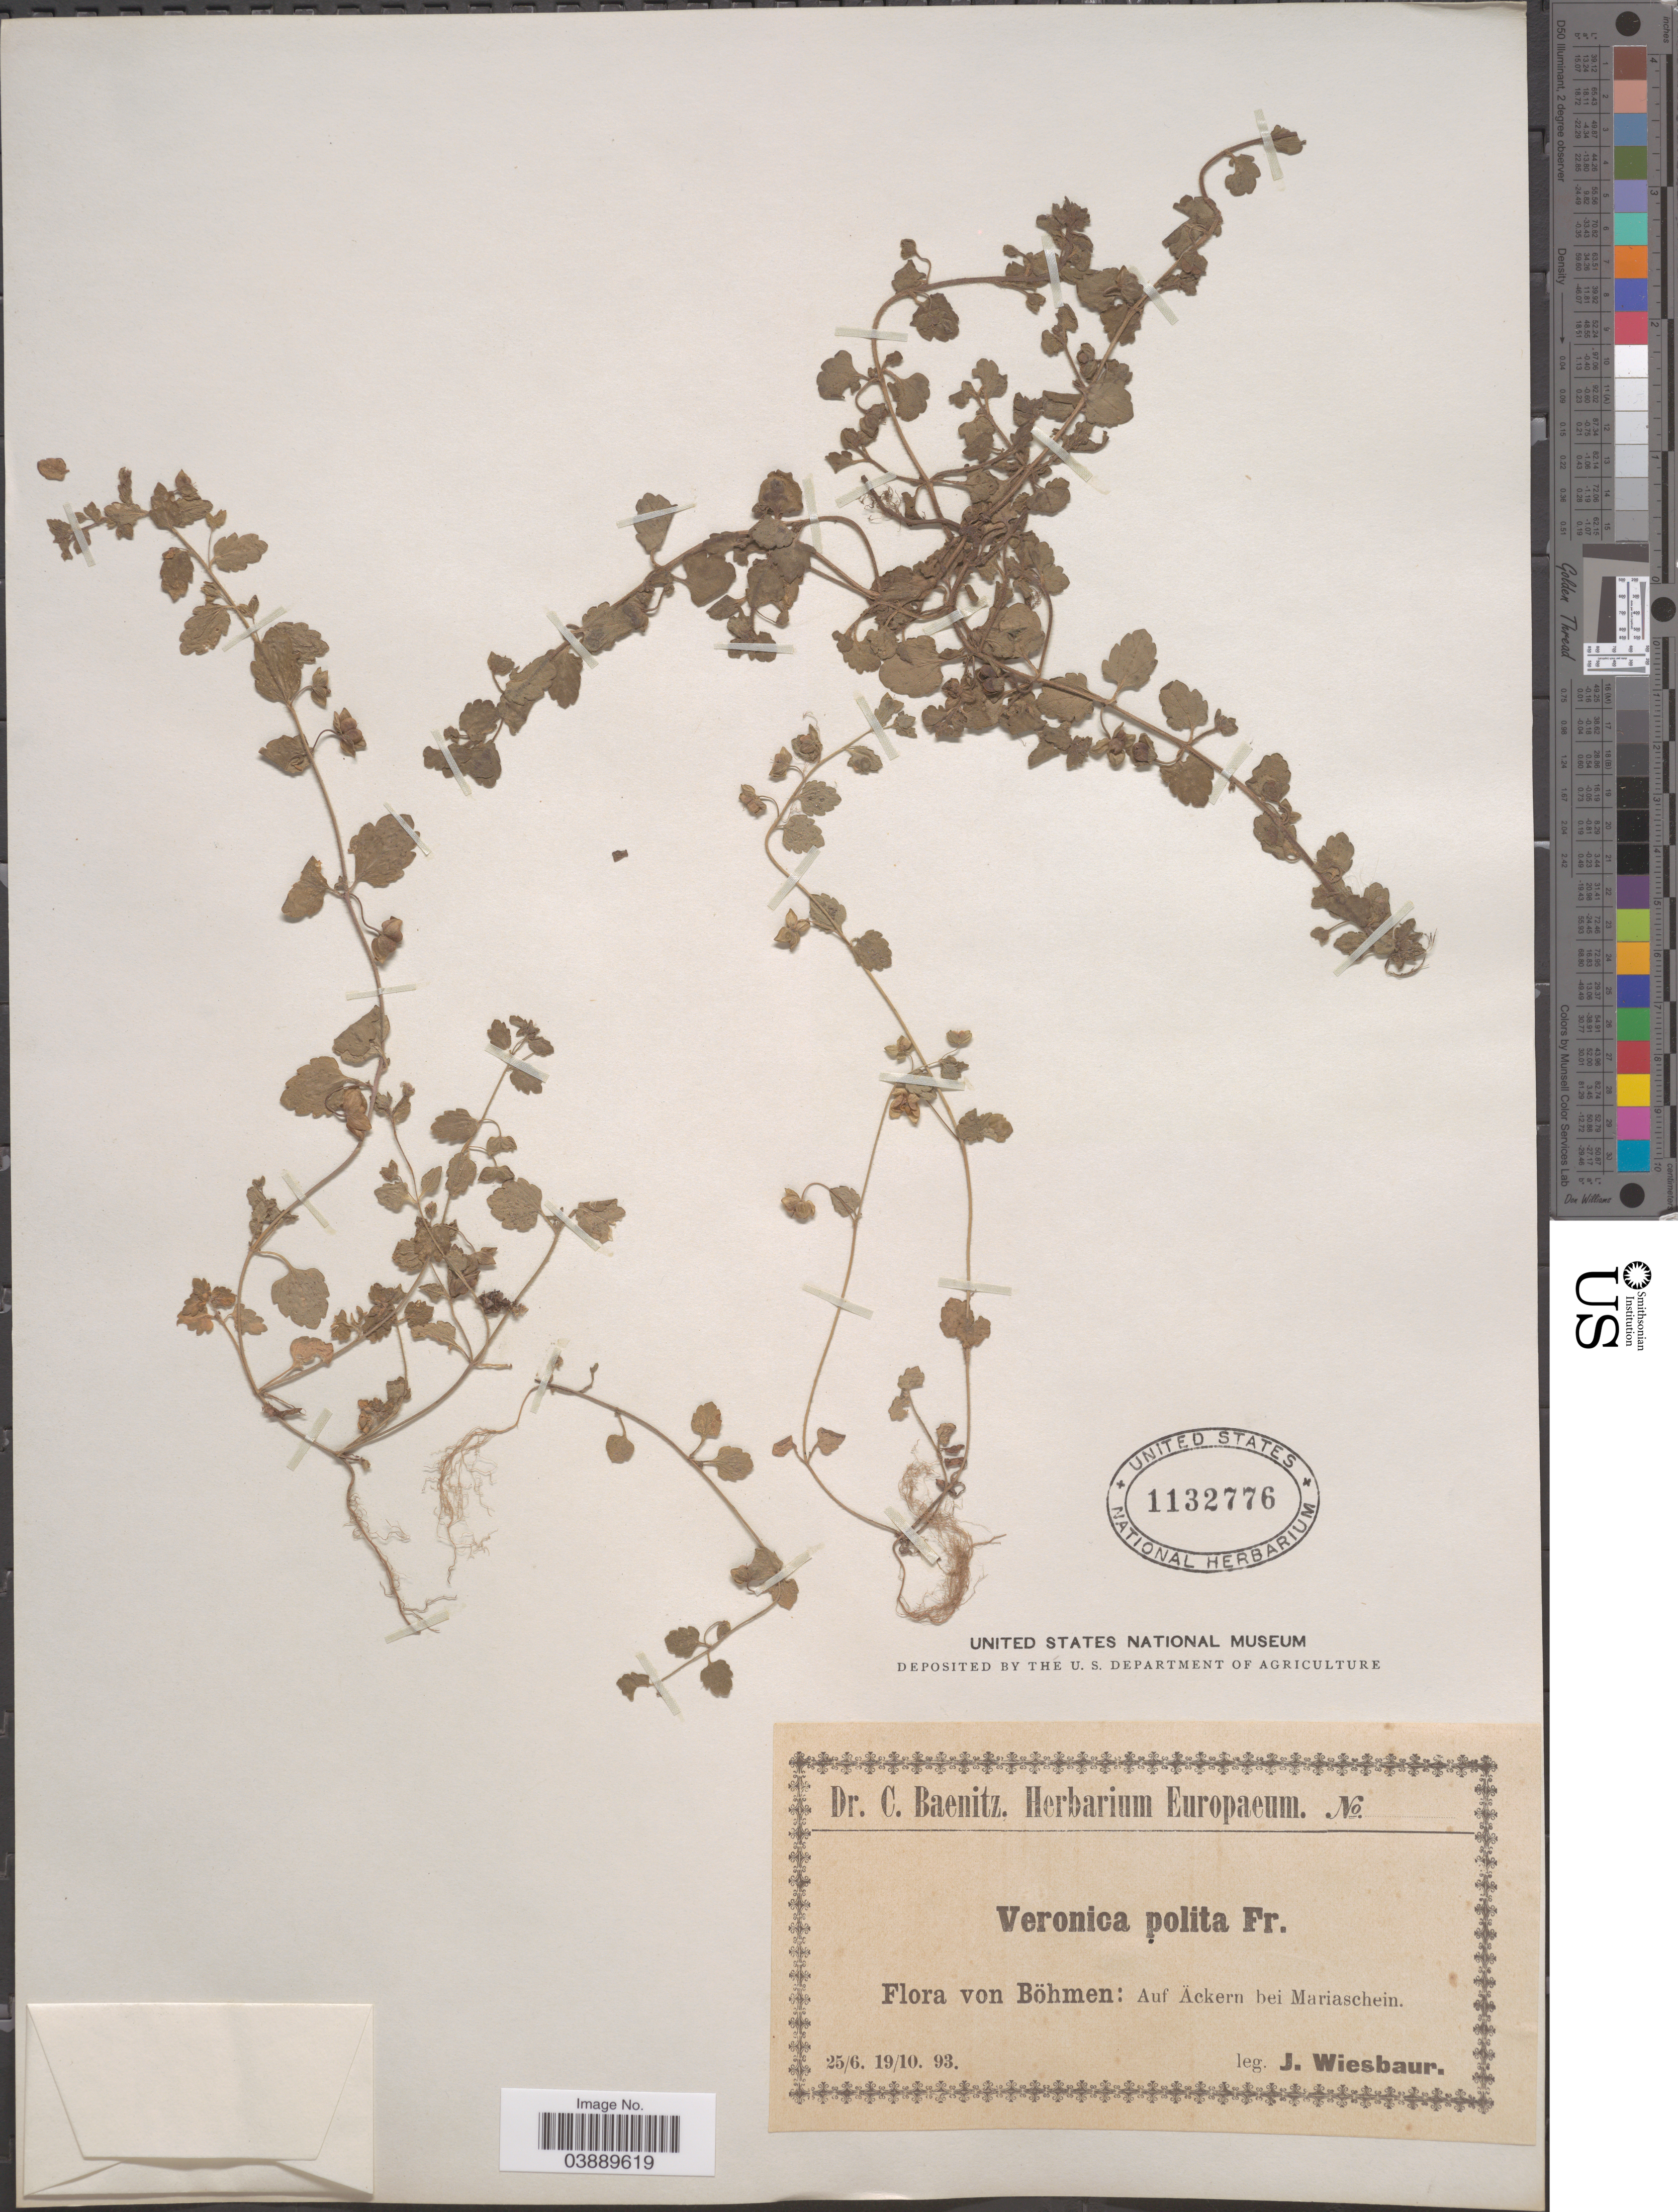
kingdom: Plantae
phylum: Tracheophyta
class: Magnoliopsida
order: Lamiales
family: Plantaginaceae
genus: Veronica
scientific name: Veronica polita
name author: Fr.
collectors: J. Wiesbaur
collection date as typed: Transcribed d/m/y: 25/6/93 to 19/10/93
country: Czechia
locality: Böhmen: Auf Äckern bei Mariaschein.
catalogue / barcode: US 1132776